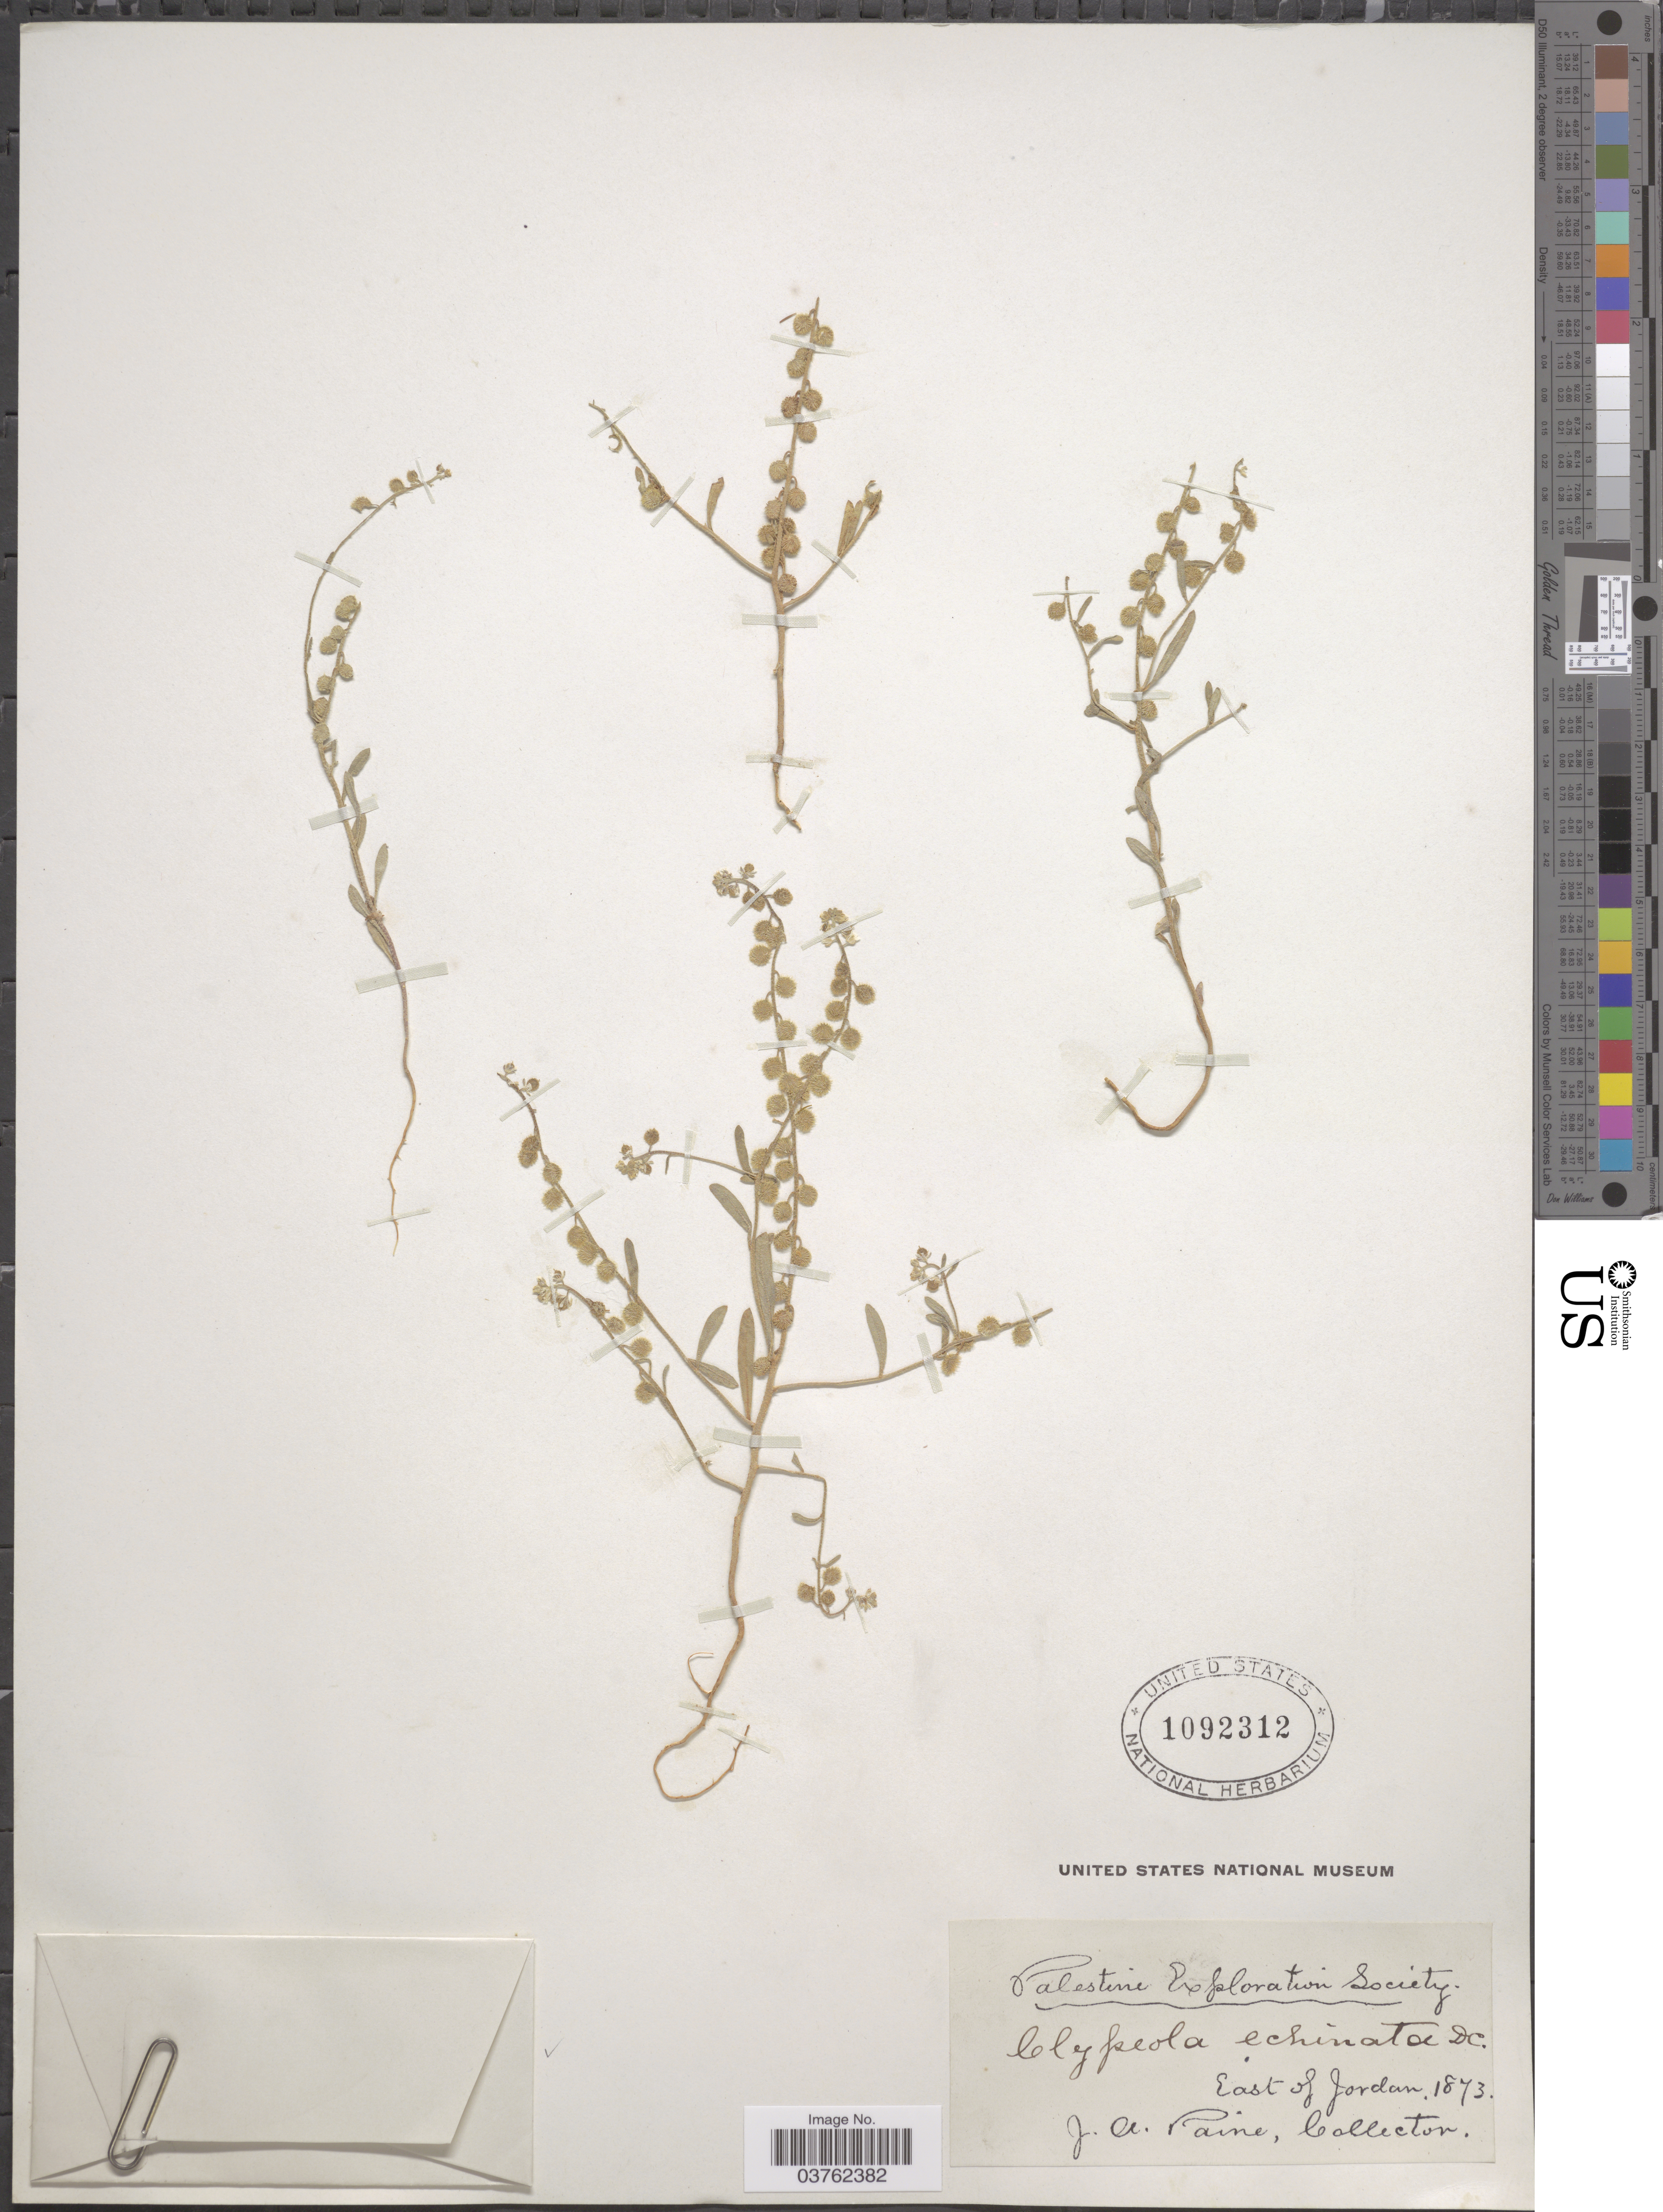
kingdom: Plantae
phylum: Tracheophyta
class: Magnoliopsida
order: Brassicales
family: Brassicaceae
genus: Clypeola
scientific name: Clypeola echinata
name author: Boiss.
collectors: J. A. Paine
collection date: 1873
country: Jordan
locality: East of Jordan.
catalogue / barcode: US 1092312